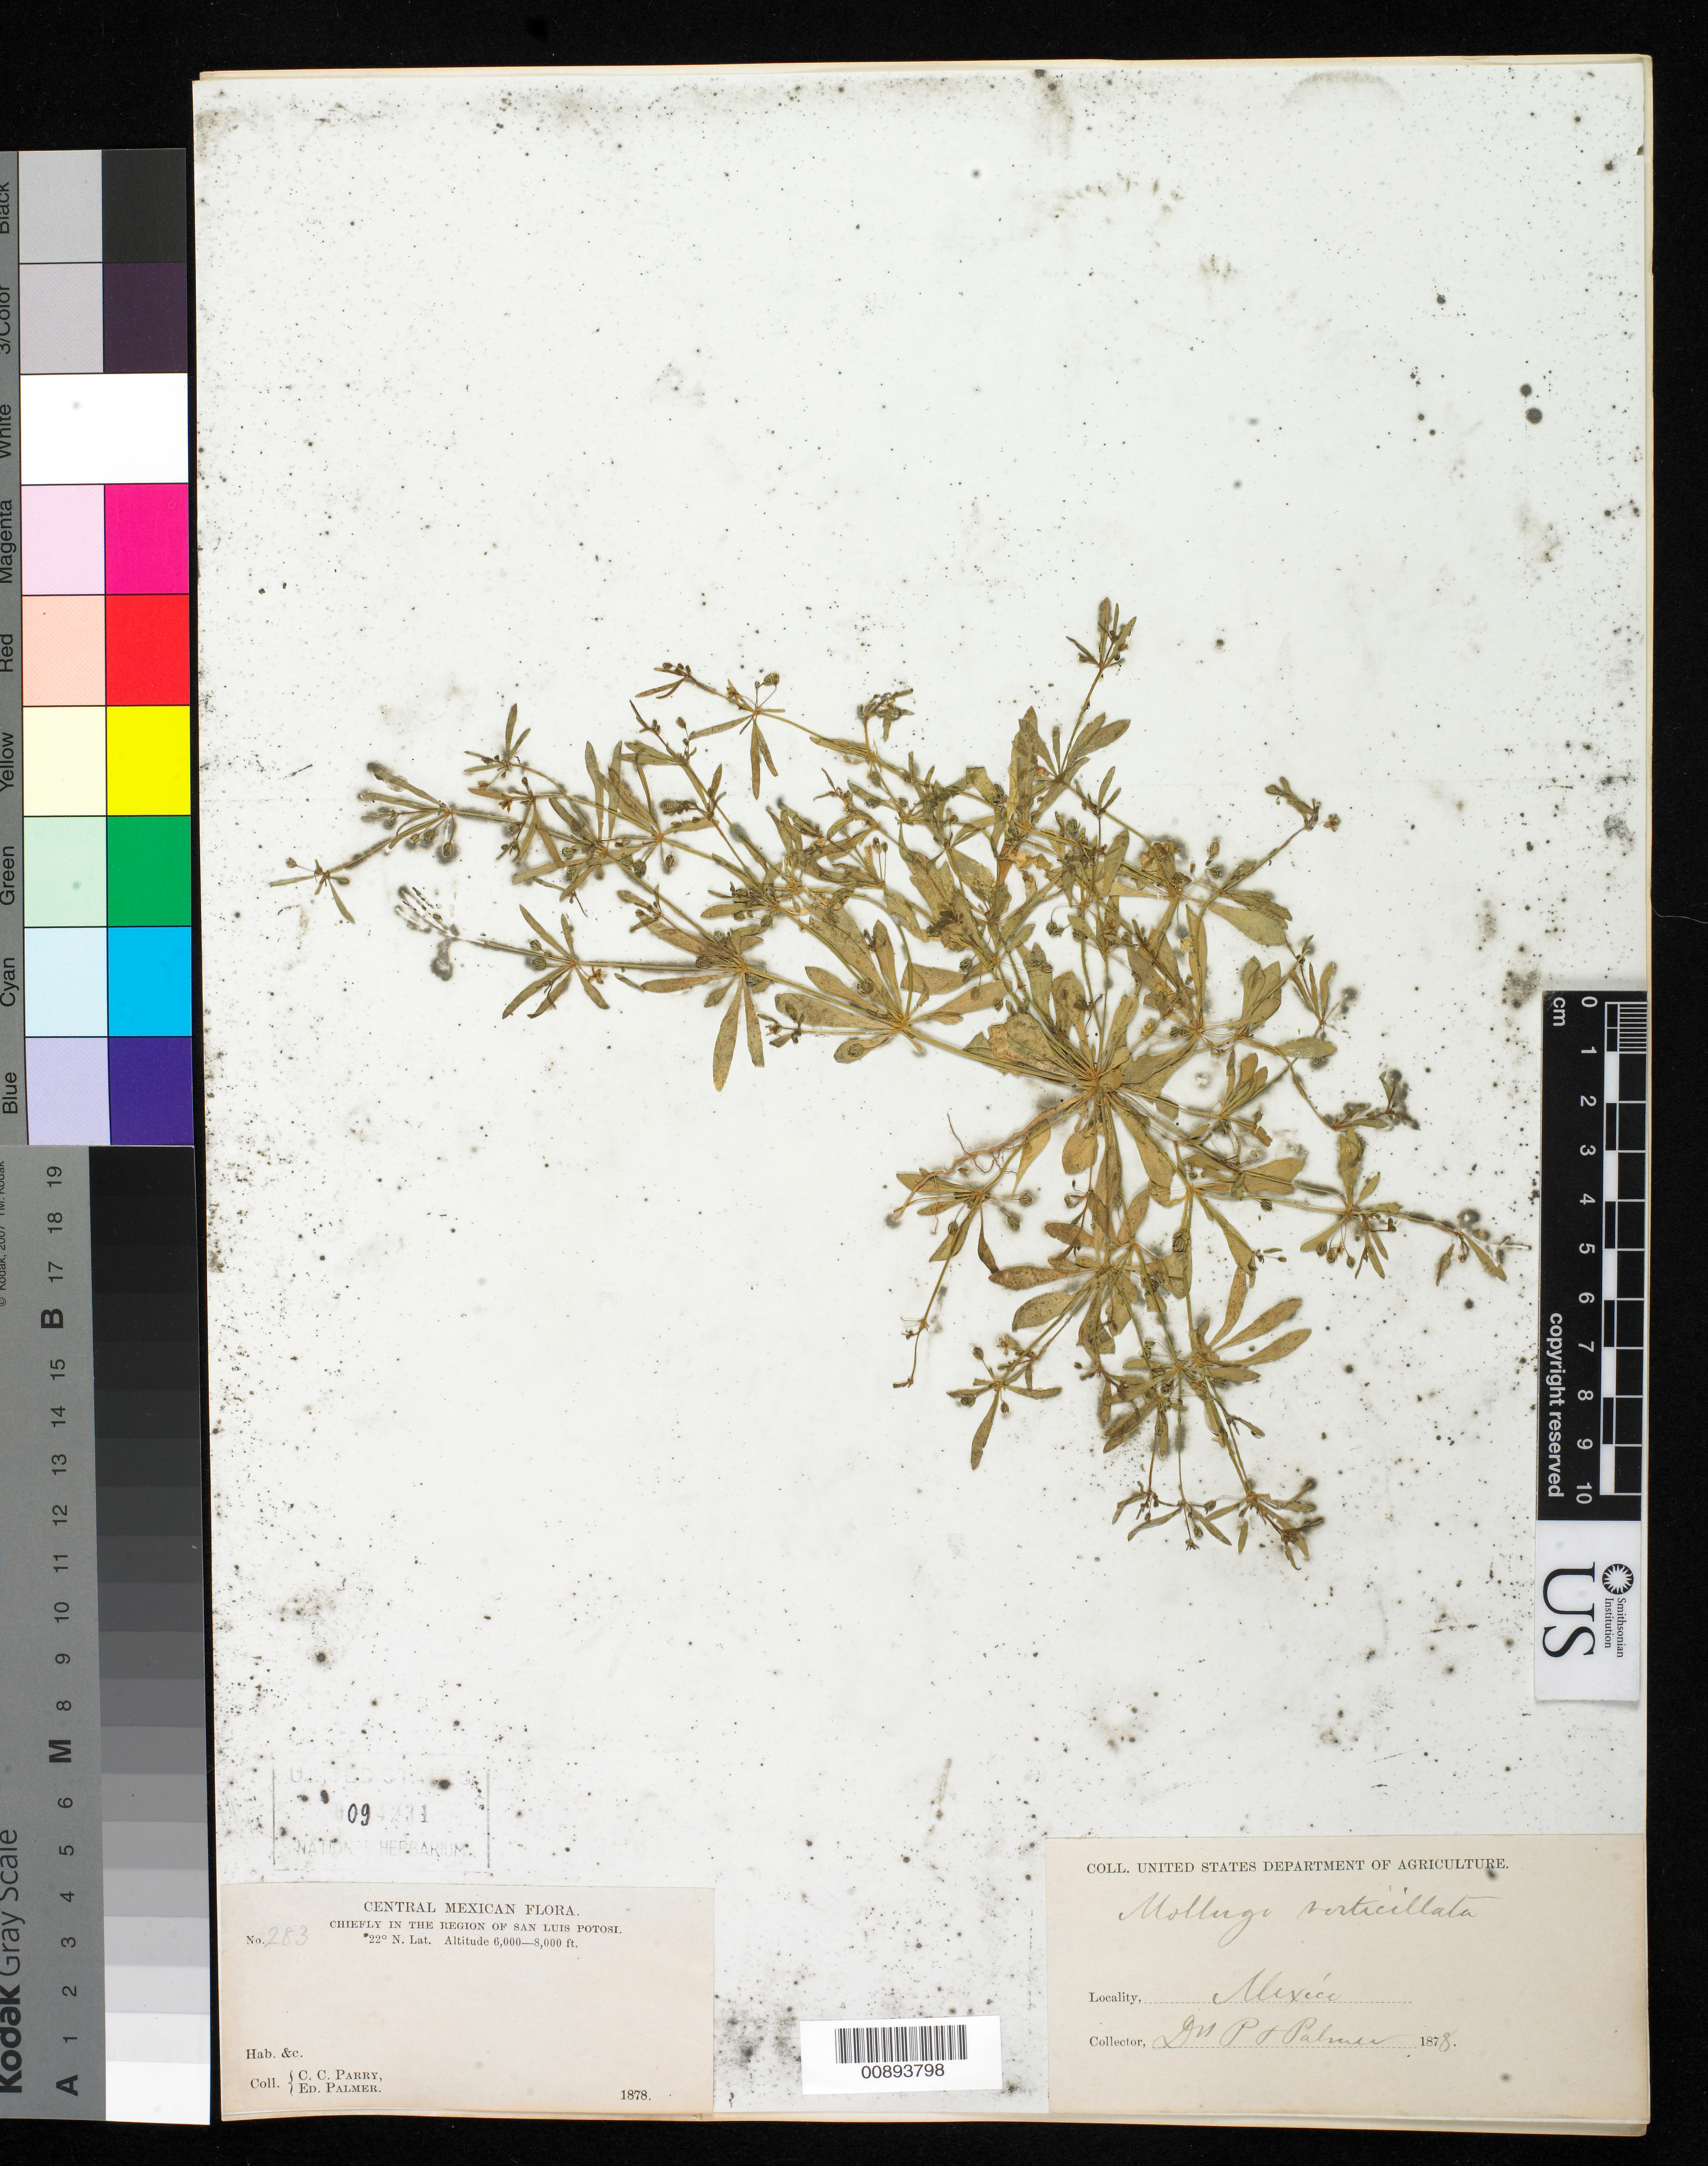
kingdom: Plantae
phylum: Tracheophyta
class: Magnoliopsida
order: Caryophyllales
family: Molluginaceae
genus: Mollugo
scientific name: Mollugo verticillata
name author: L.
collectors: C. C. Parry & E. Palmer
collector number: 283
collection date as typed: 1878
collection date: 1878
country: Mexico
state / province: San Luis Potosí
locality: Chiefly in the region of San Luis Potosí.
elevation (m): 1829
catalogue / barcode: US 94231